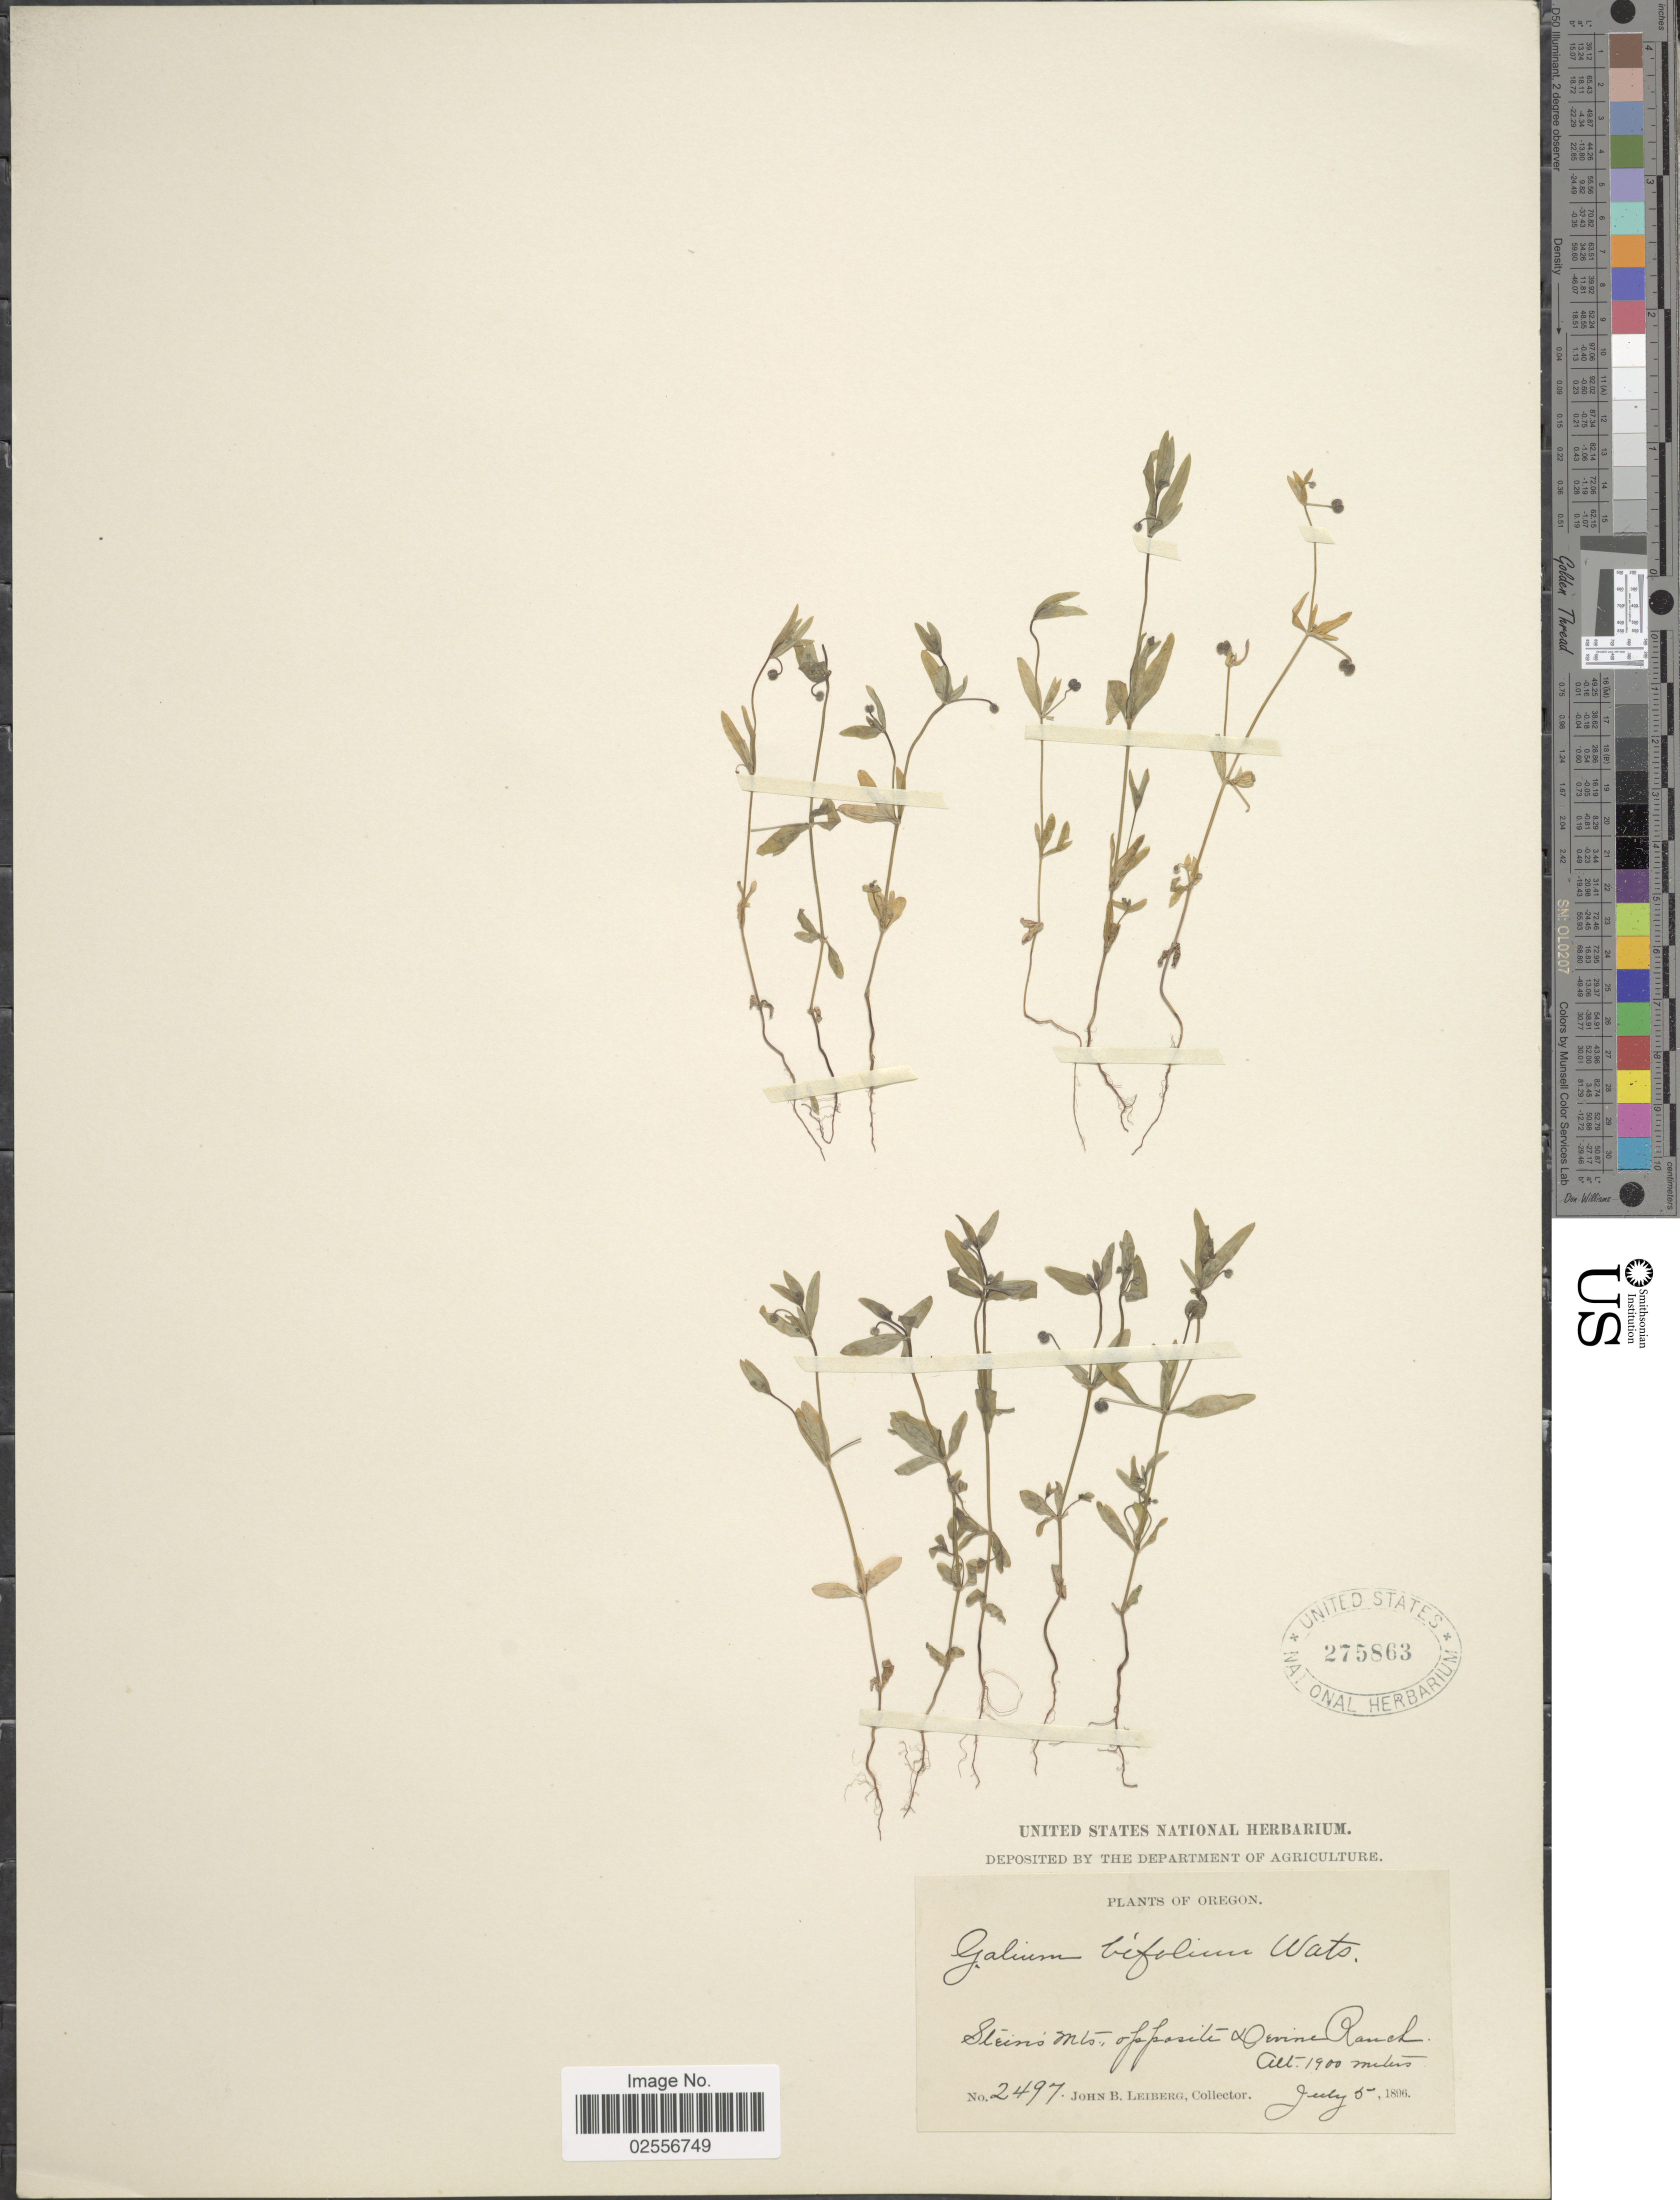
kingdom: Plantae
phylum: Tracheophyta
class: Magnoliopsida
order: Gentianales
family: Rubiaceae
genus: Galium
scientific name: Galium bifolium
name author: S. Watson in C. King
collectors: J. B. Leiberg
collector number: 2497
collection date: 1896-07-05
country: United States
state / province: Oregon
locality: Steins Mts., opposite Devine Ranch.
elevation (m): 1900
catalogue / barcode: US 275863